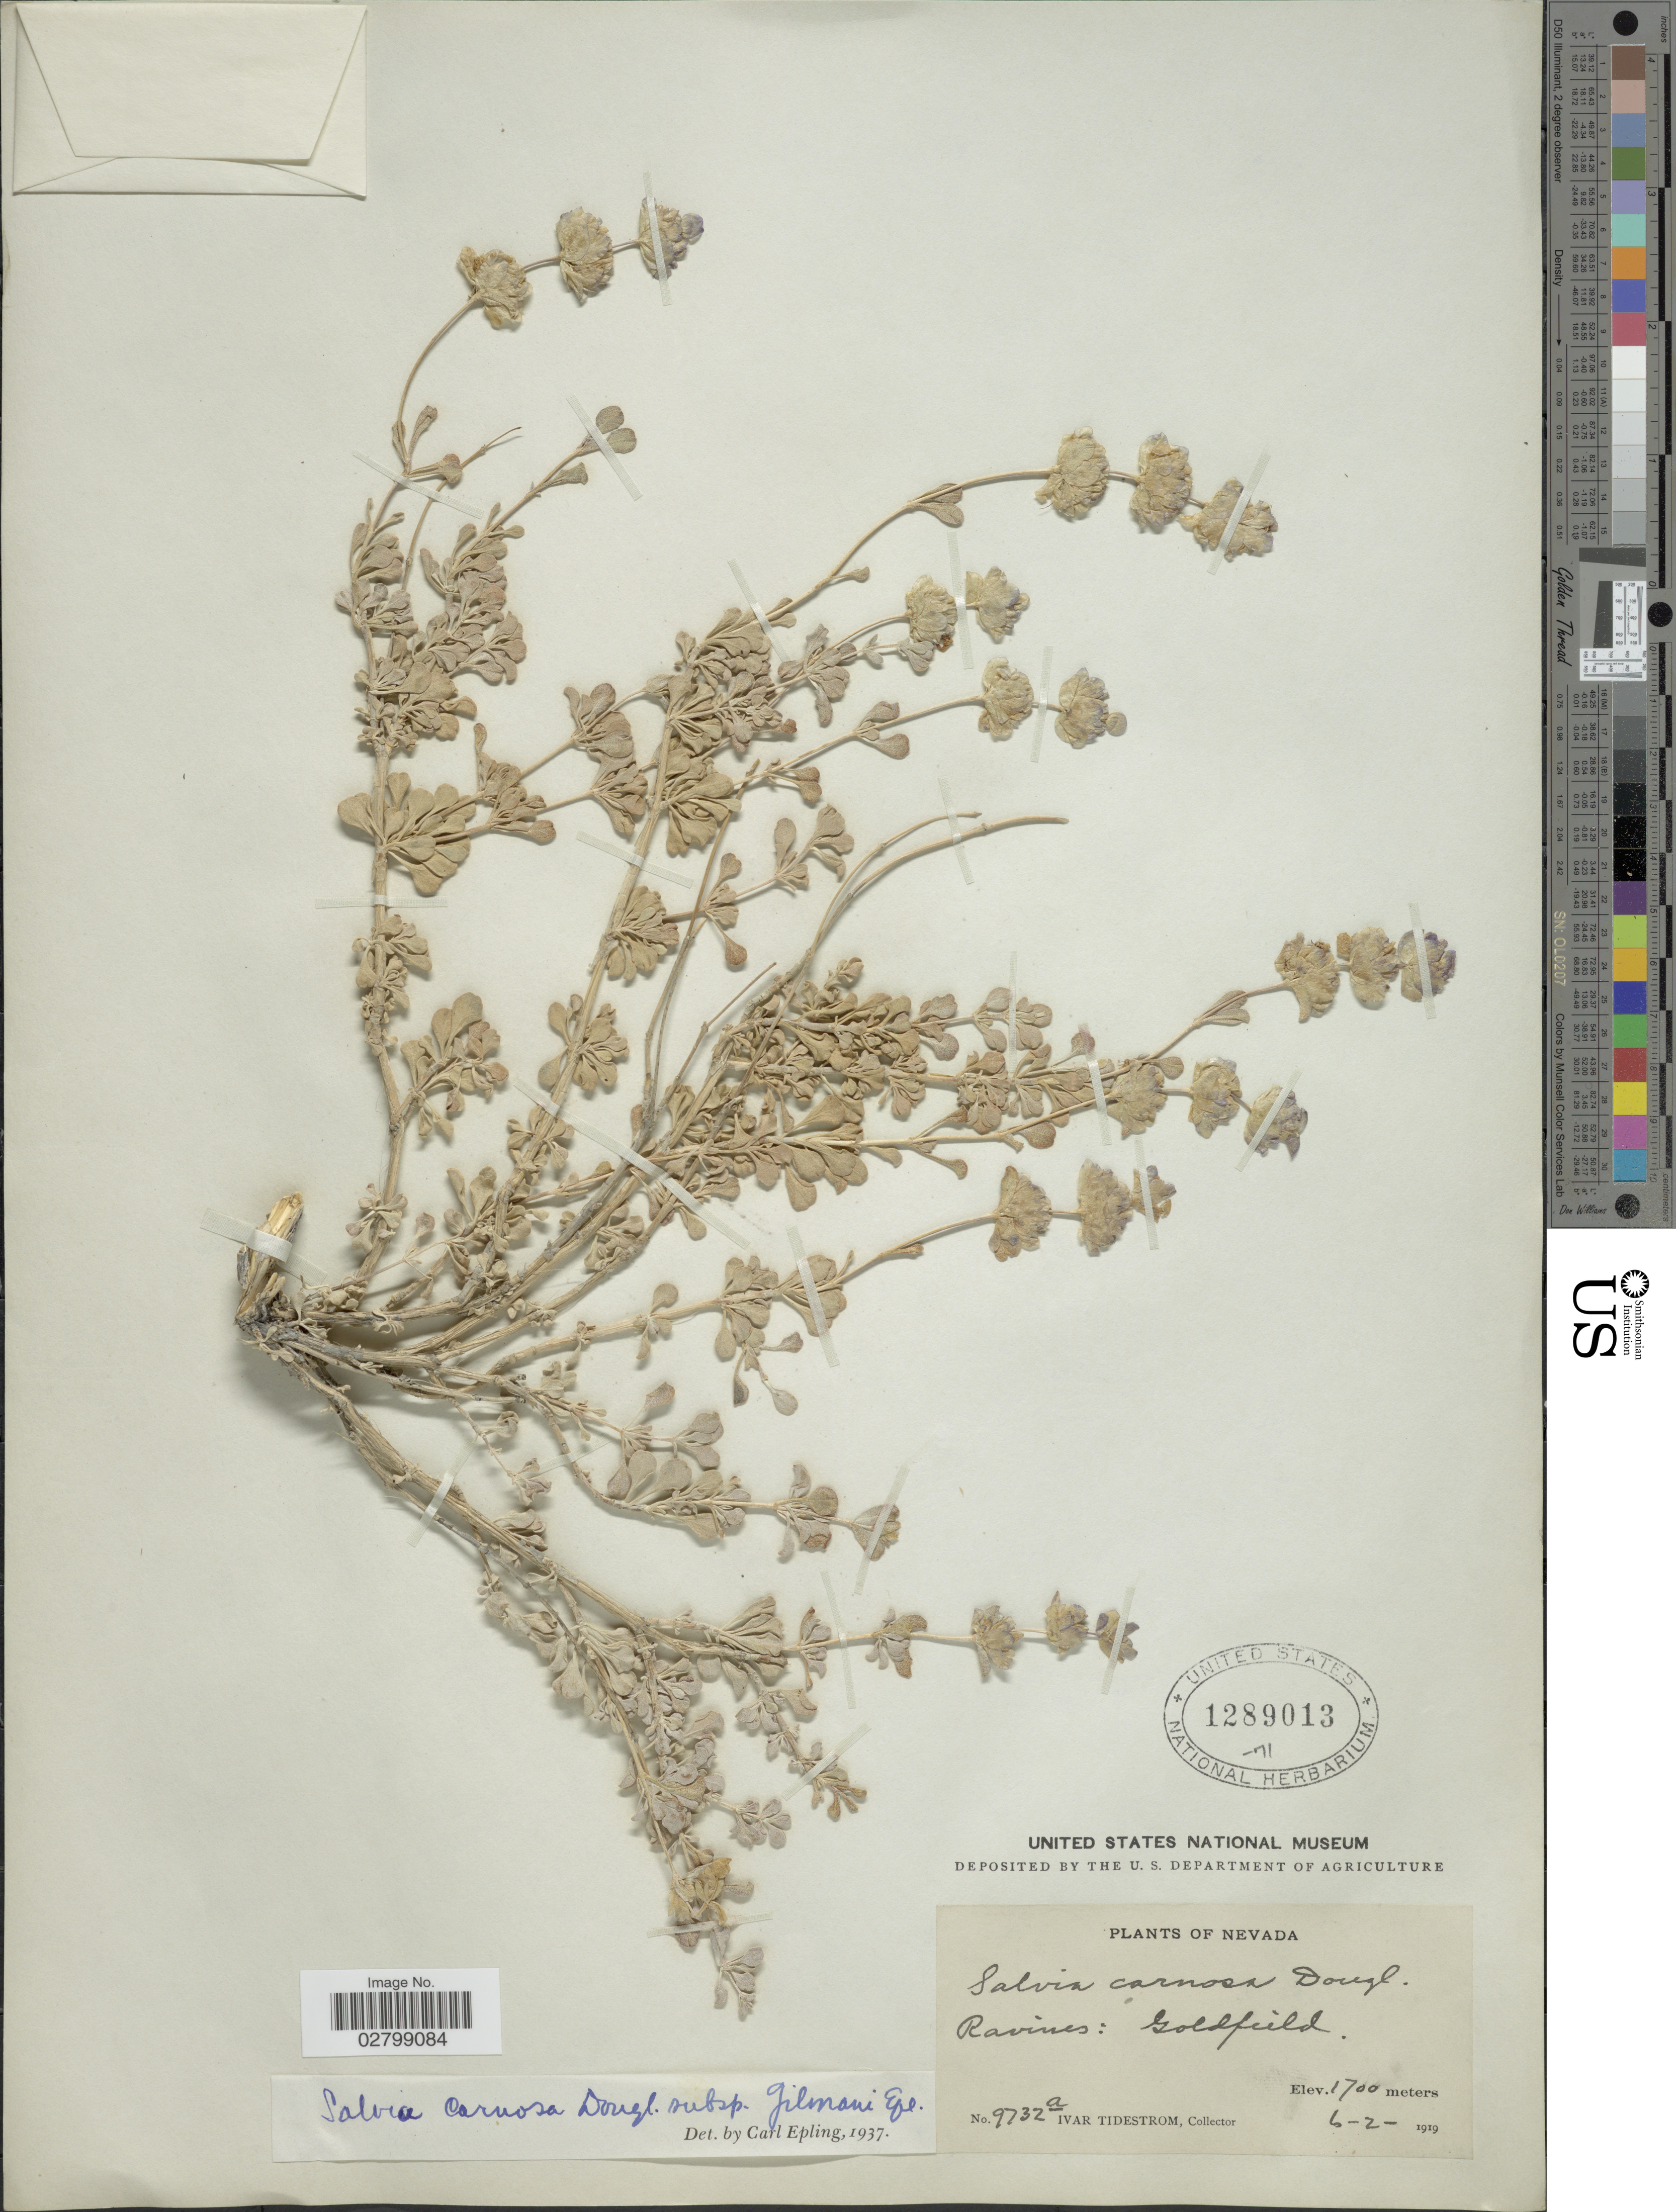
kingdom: Plantae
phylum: Tracheophyta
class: Magnoliopsida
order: Lamiales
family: Lamiaceae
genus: Salvia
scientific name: Salvia carnosa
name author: Douglas ex Greene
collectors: I. F. Tidestrom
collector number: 9732a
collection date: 1919-06-02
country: United States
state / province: Nevada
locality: Ravines: Goldfield.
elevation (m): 1700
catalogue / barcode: US 1289013